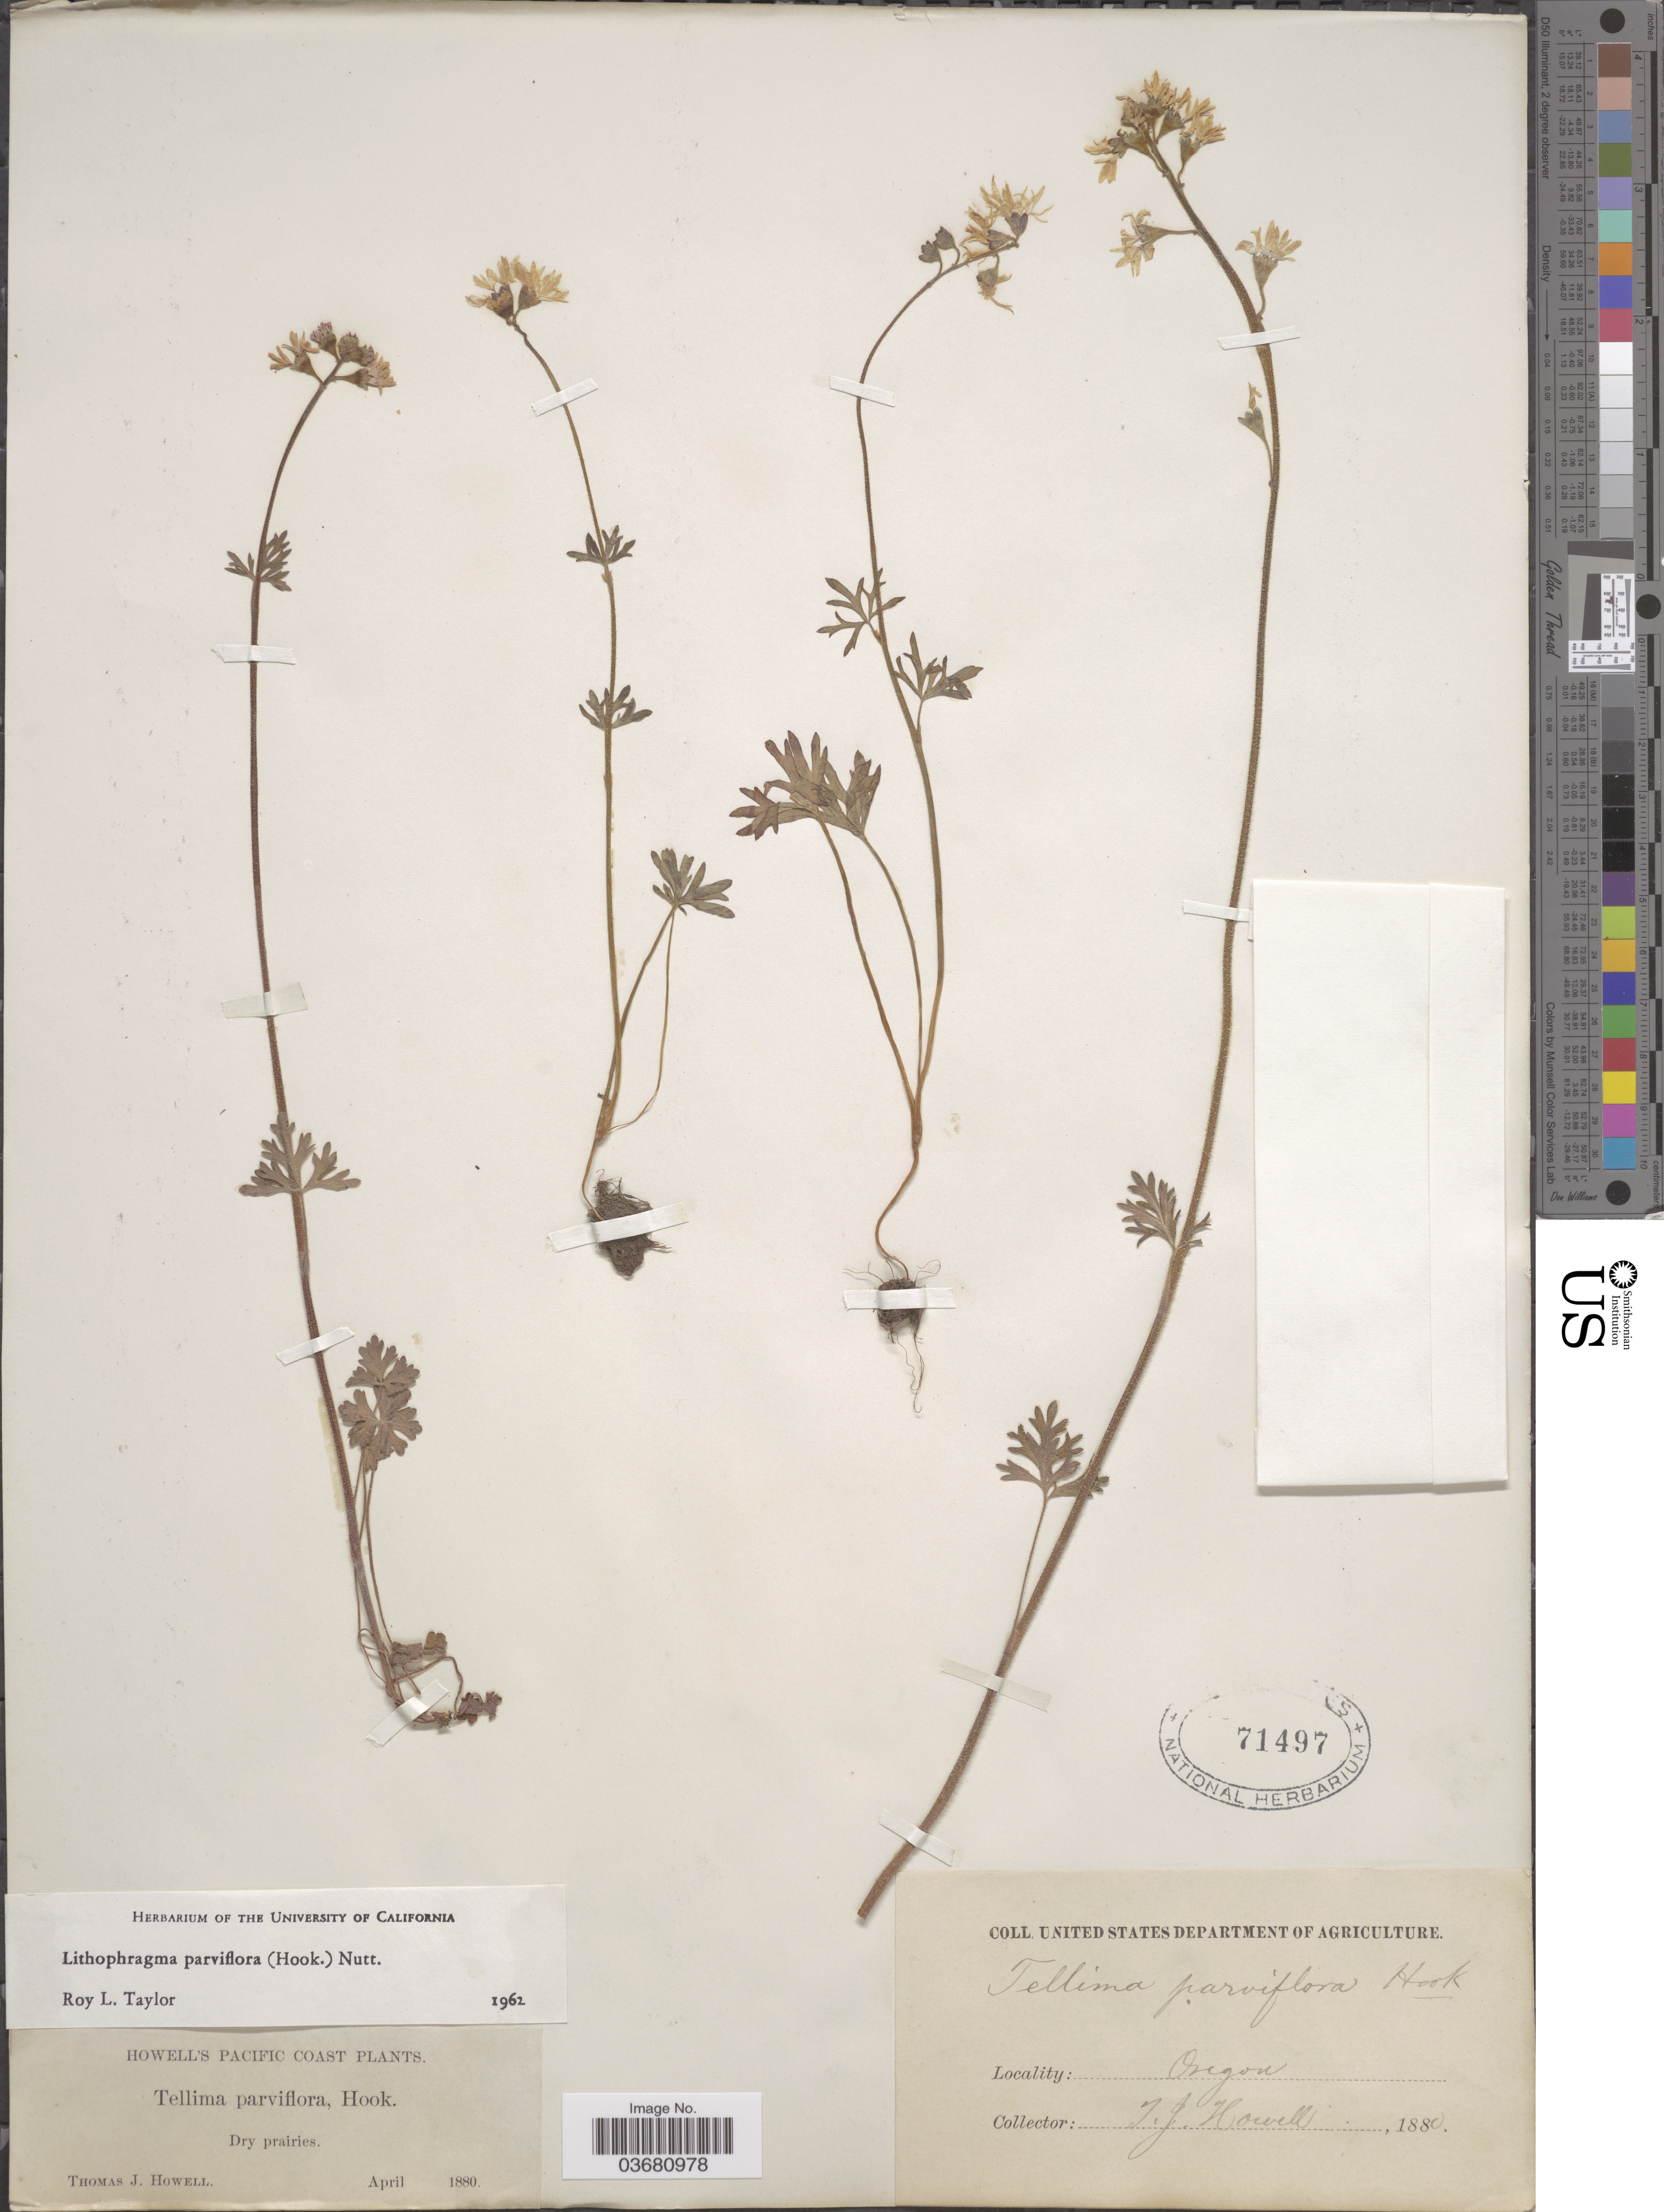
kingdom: Plantae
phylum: Tracheophyta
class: Magnoliopsida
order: Saxifragales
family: Saxifragaceae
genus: Lithophragma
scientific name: Lithophragma parviflorum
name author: (Hook.) Nutt.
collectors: T. J. Howell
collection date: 1880-04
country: United States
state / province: Oregon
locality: Pacific Coast. Dry prairies.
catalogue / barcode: US 71497